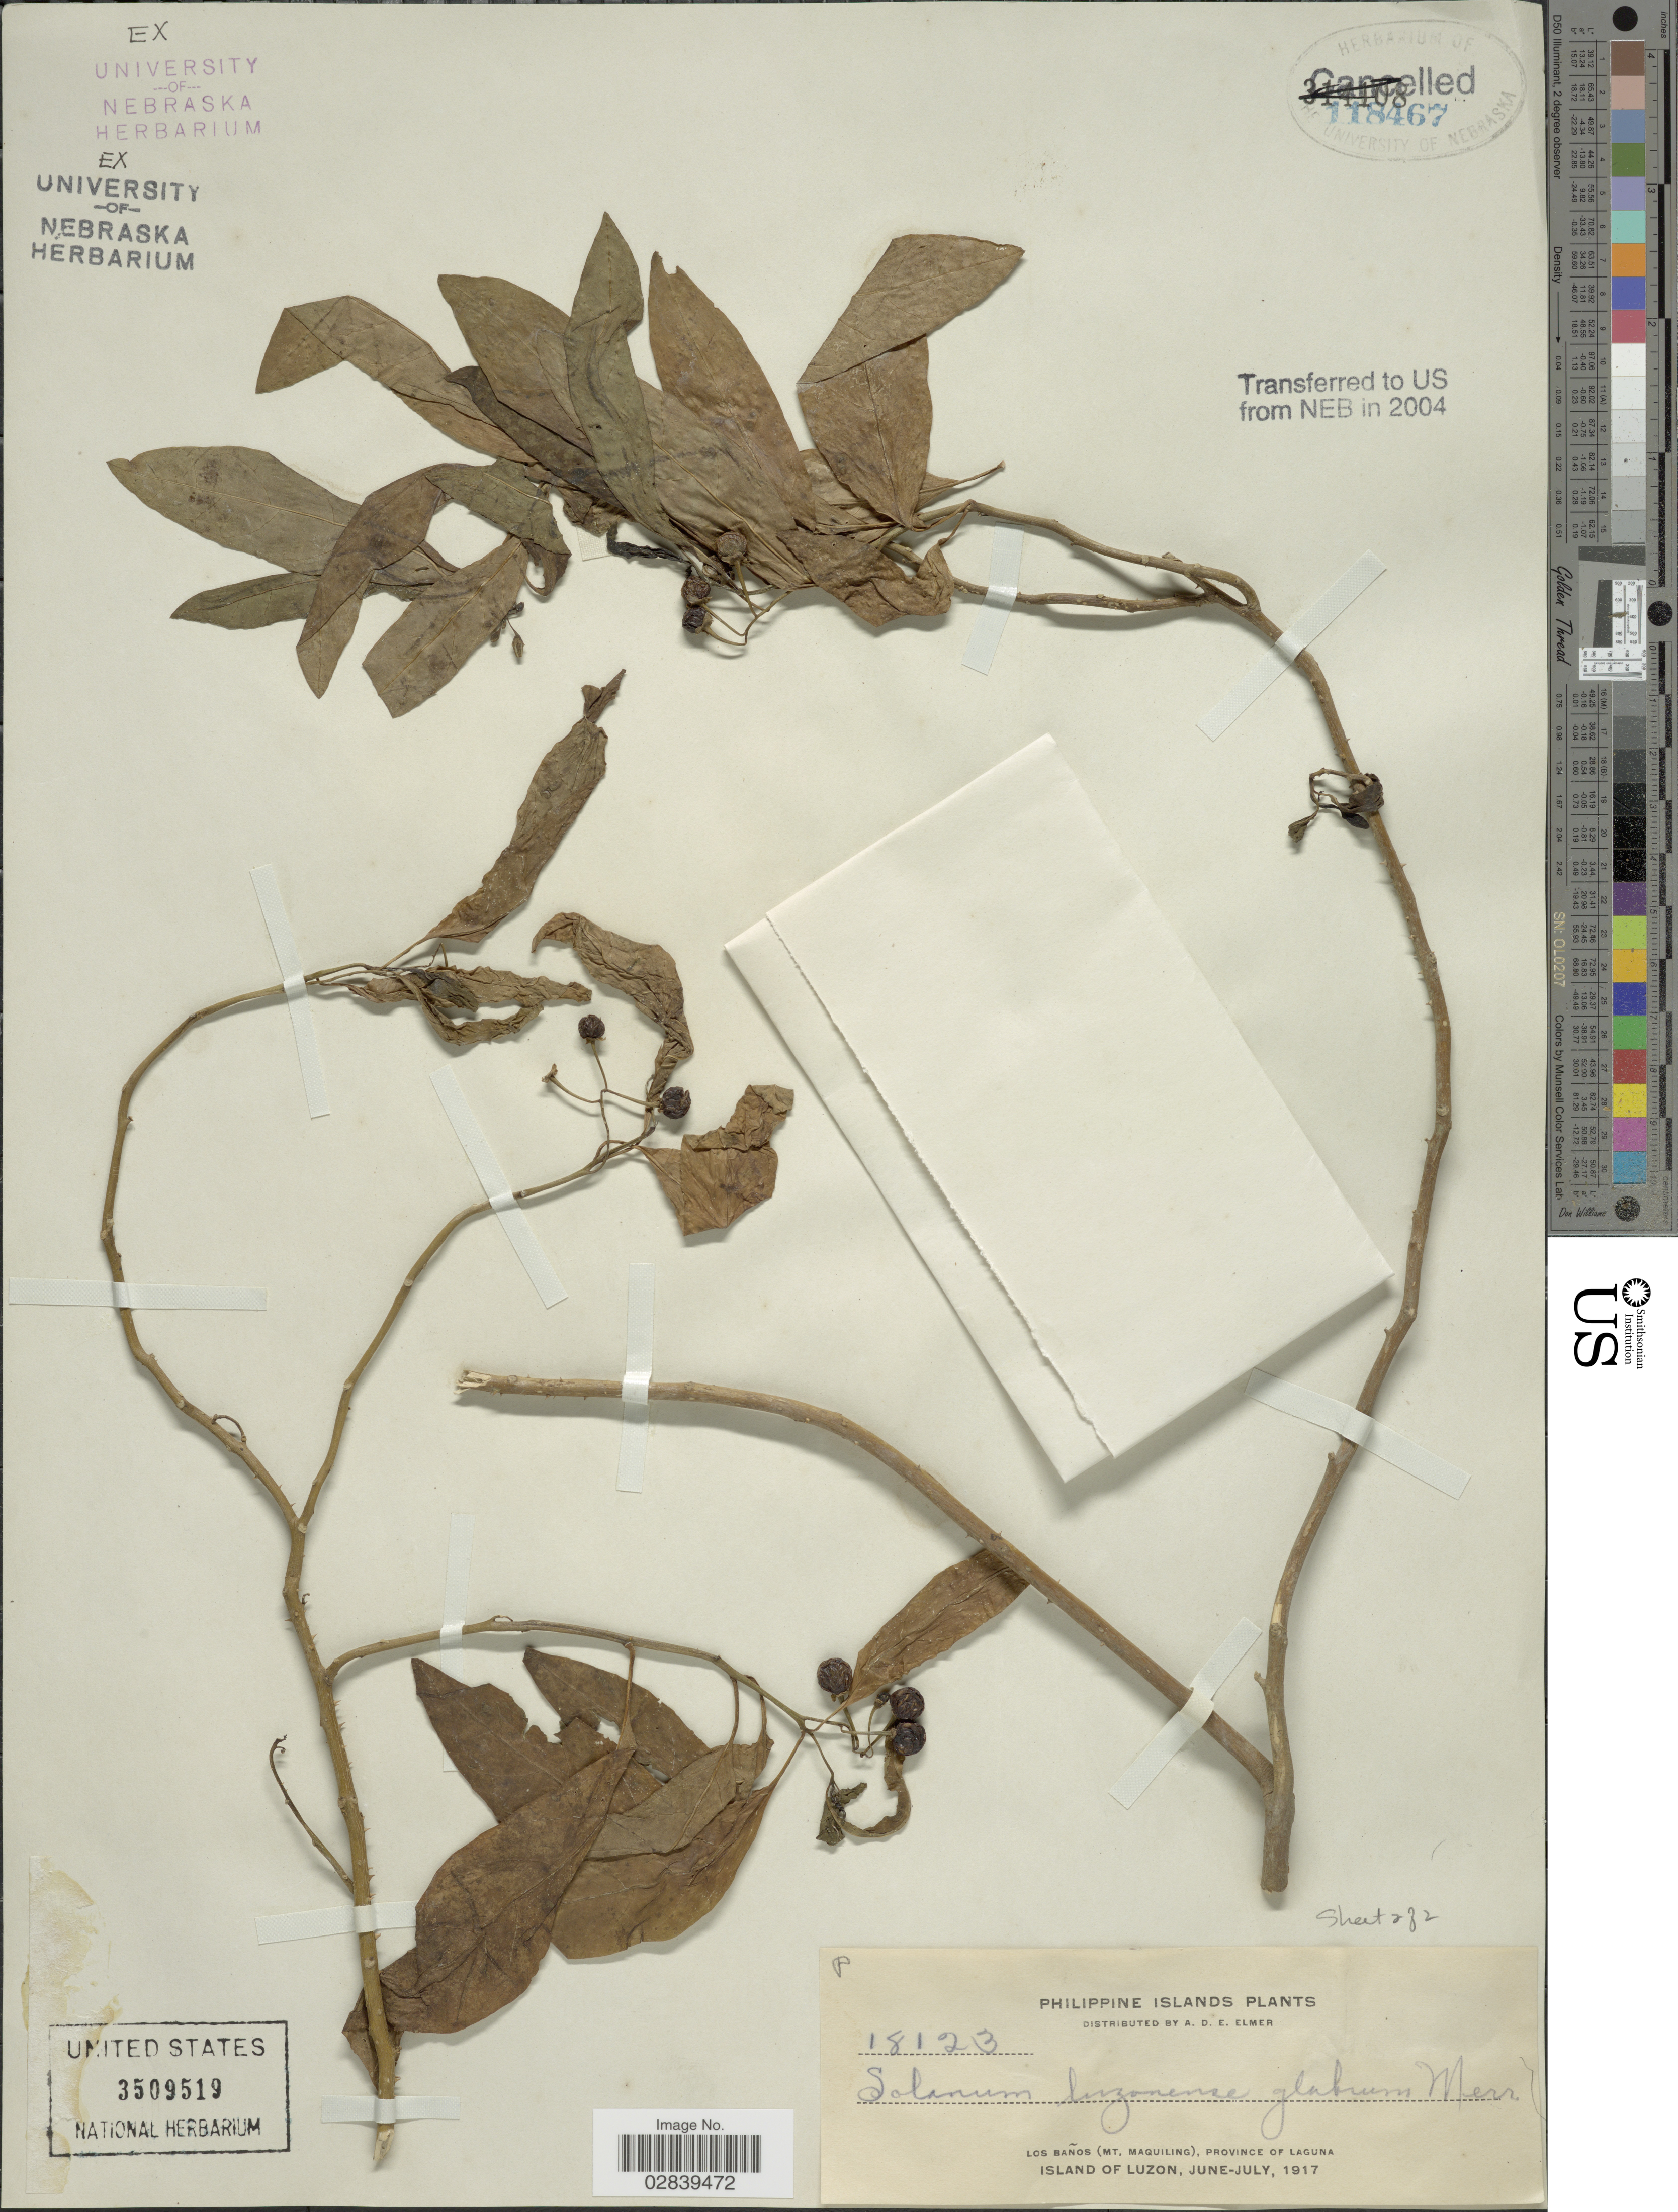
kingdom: Plantae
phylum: Tracheophyta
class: Magnoliopsida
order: Solanales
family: Solanaceae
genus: Solanum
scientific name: Solanum luzoniense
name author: Merr.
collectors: A. D. E. Elmer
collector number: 18123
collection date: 1917-06/1917-07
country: Philippines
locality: Los Baños (Mt. Maquiling), Province of Laguna, Island of Luzon.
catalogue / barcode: US 3509519